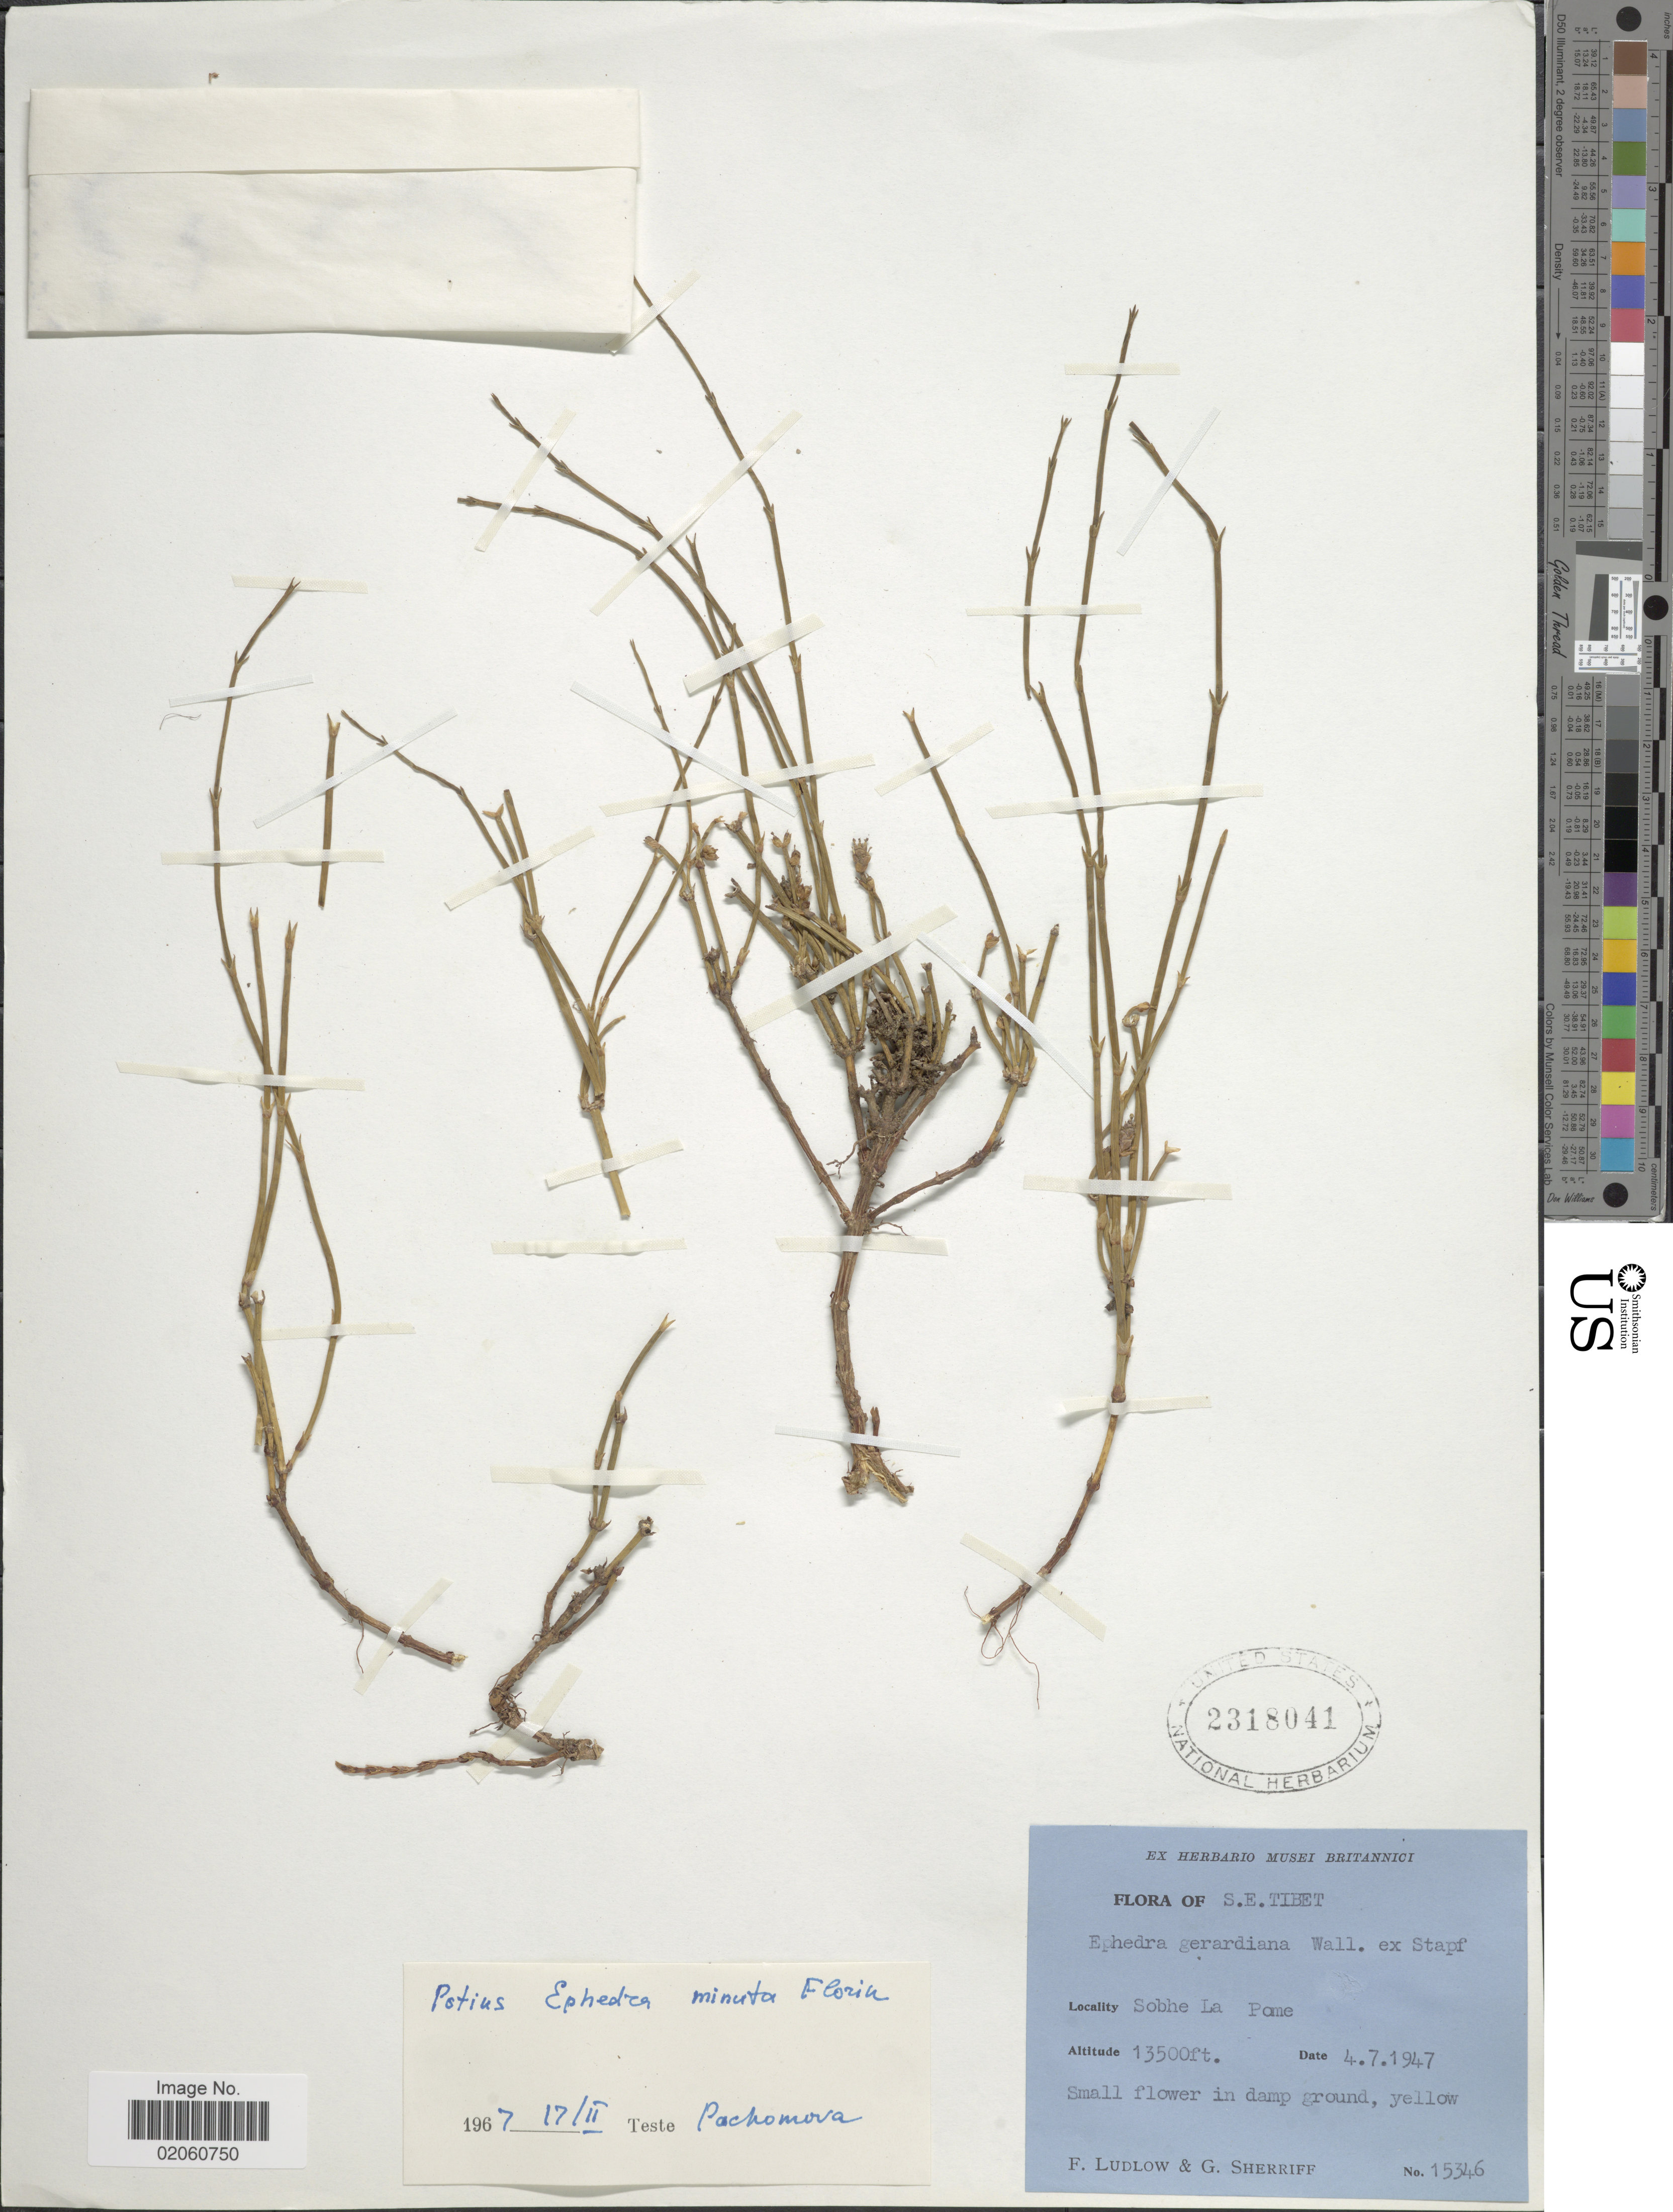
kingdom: Plantae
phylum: Tracheophyta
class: Gnetopsida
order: Ephedrales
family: Ephedraceae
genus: Ephedra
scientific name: Ephedra minuta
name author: Florin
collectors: F. Ludlow & G. Sherriff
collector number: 15346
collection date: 1947-07-04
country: China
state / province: Xizang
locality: S.E. Tibet, Sobhe La Pime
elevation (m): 4115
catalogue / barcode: US 2318041